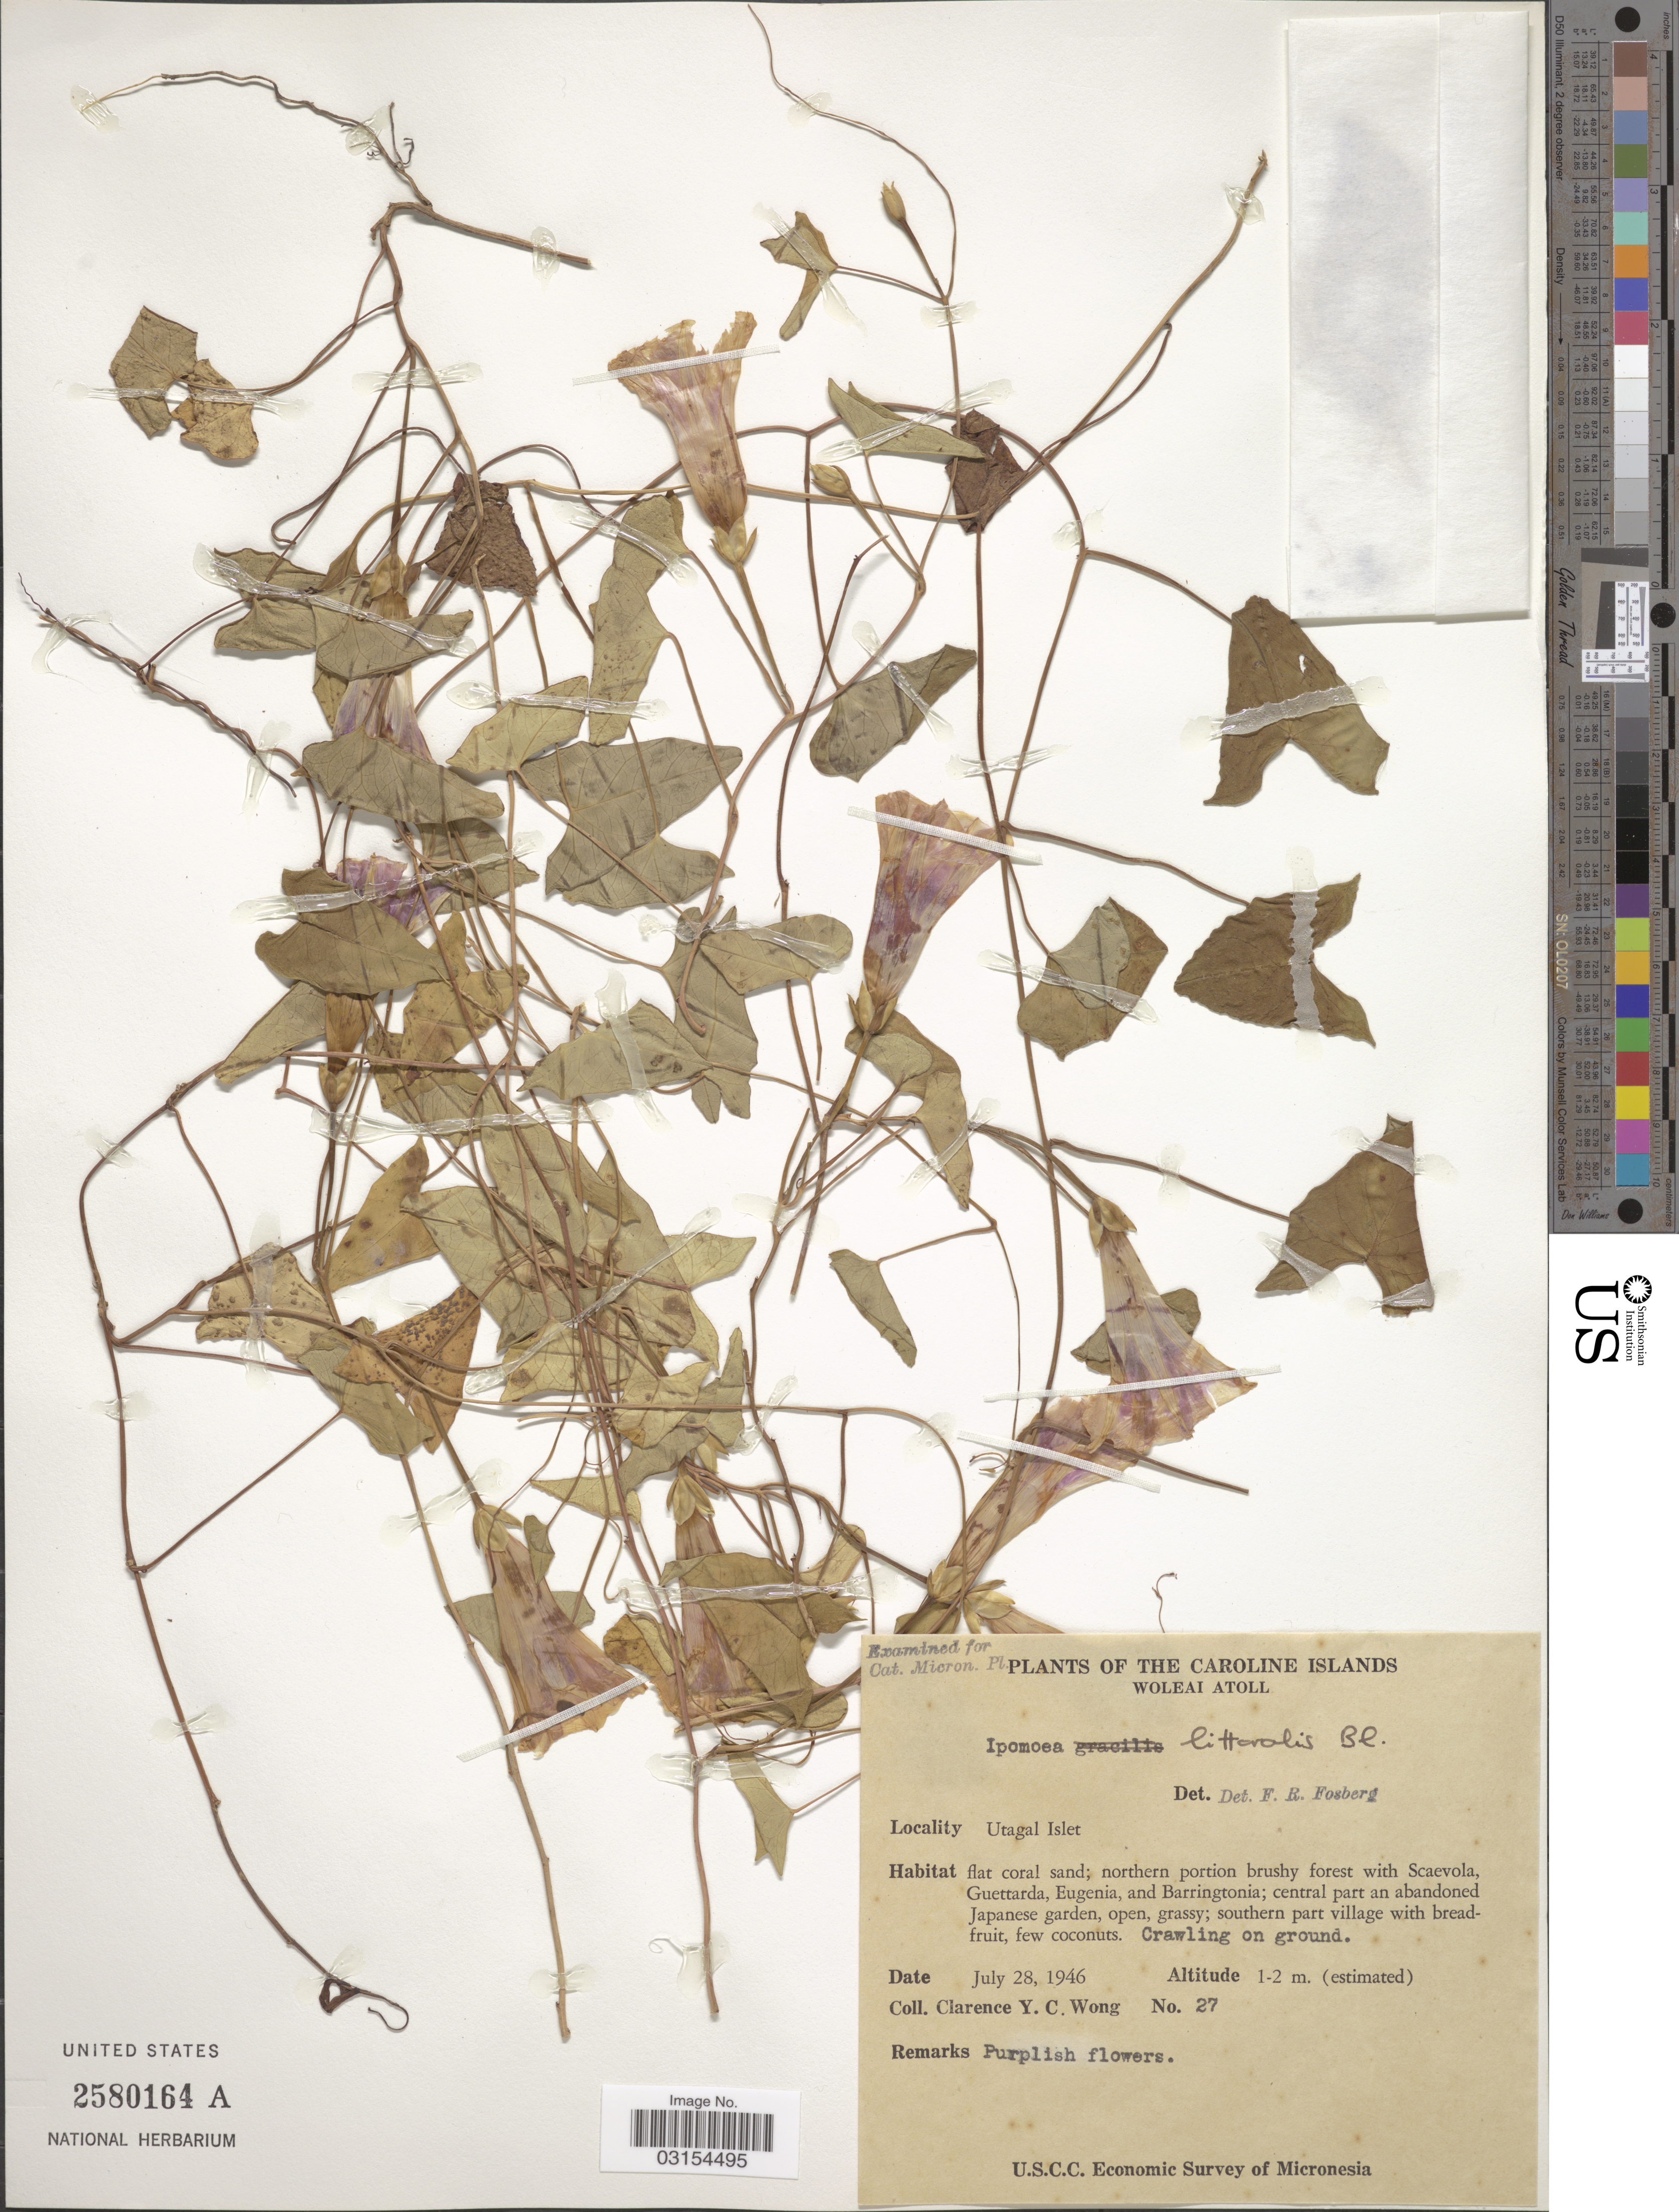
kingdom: Plantae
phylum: Tracheophyta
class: Magnoliopsida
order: Solanales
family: Convolvulaceae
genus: Ipomoea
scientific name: Ipomoea littoralis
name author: Blume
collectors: C. Wong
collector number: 27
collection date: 1946-07-28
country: Micronesia, Federated States of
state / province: Yap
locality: Caroline Islands. Woleai Atoll. Utagal Islet.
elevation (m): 1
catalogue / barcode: US 2580164A